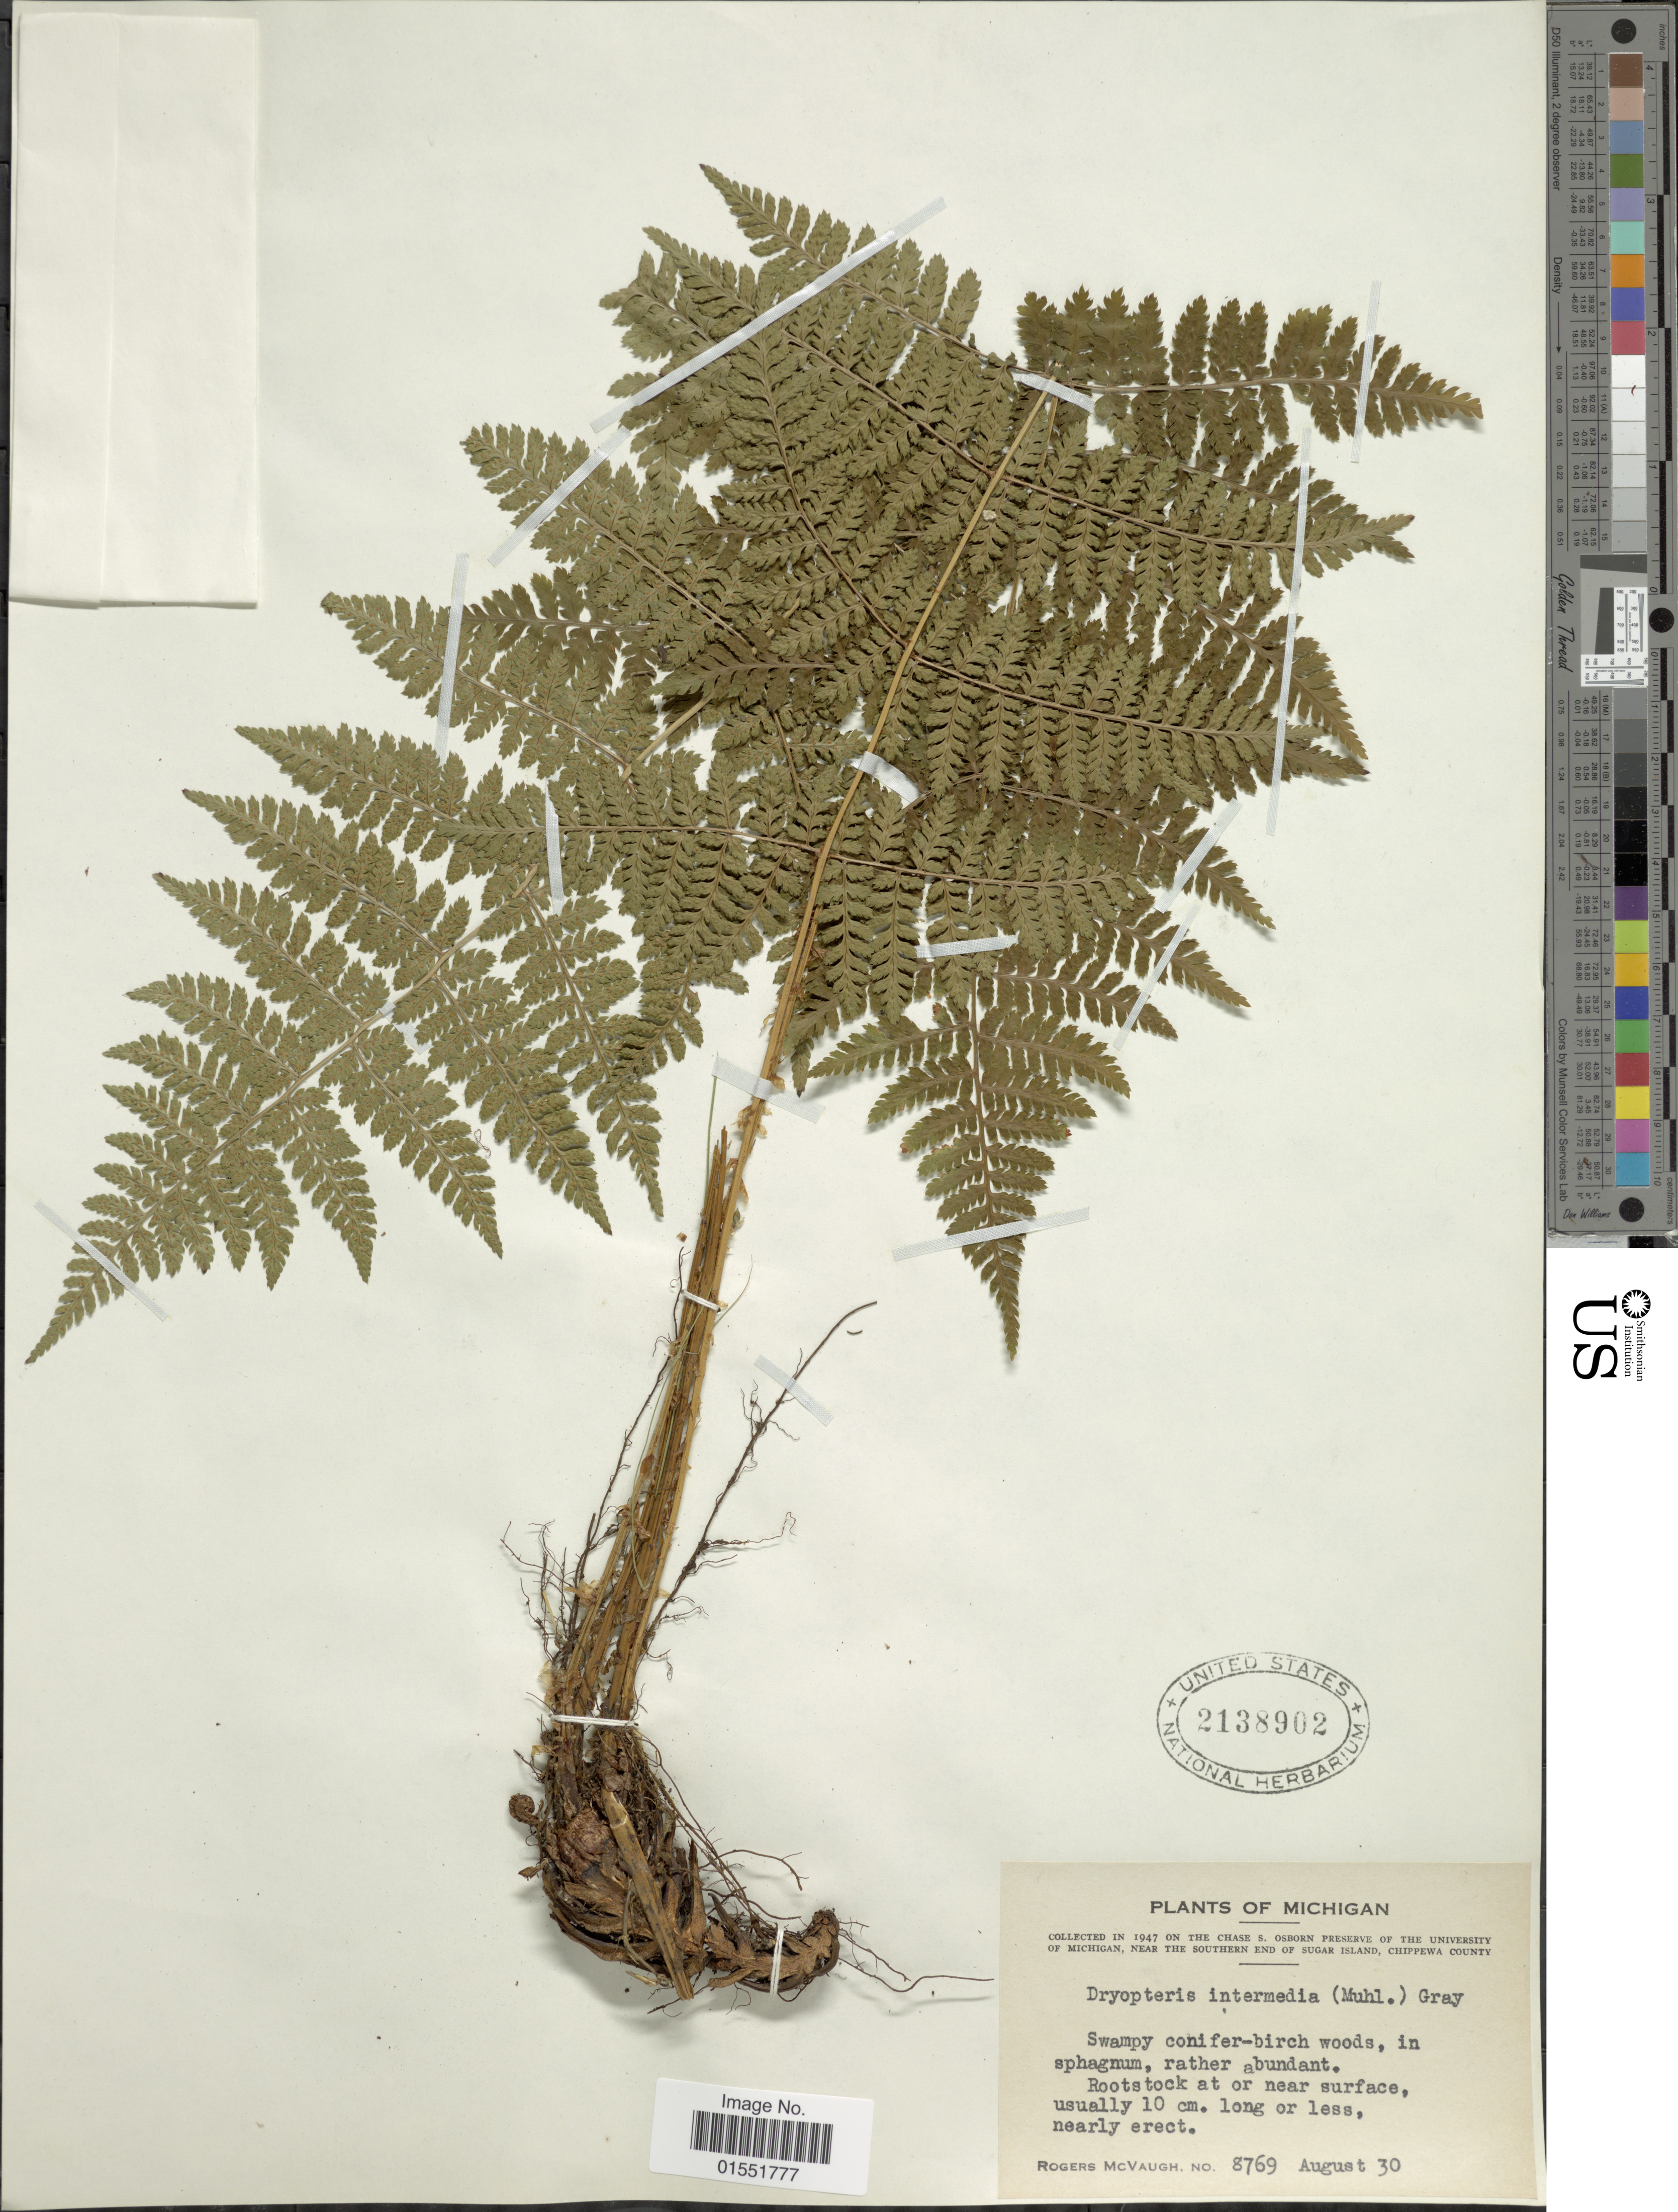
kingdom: Plantae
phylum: Tracheophyta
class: Polypodiopsida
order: Polypodiales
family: Dryopteridaceae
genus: Dryopteris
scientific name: Dryopteris intermedia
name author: (Muhl.) A. Gray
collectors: R. McVaugh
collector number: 8769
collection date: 1947-08-30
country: United States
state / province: Michigan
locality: Near the Soutern end of Sugar Island, Chippewa County.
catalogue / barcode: US 2138902